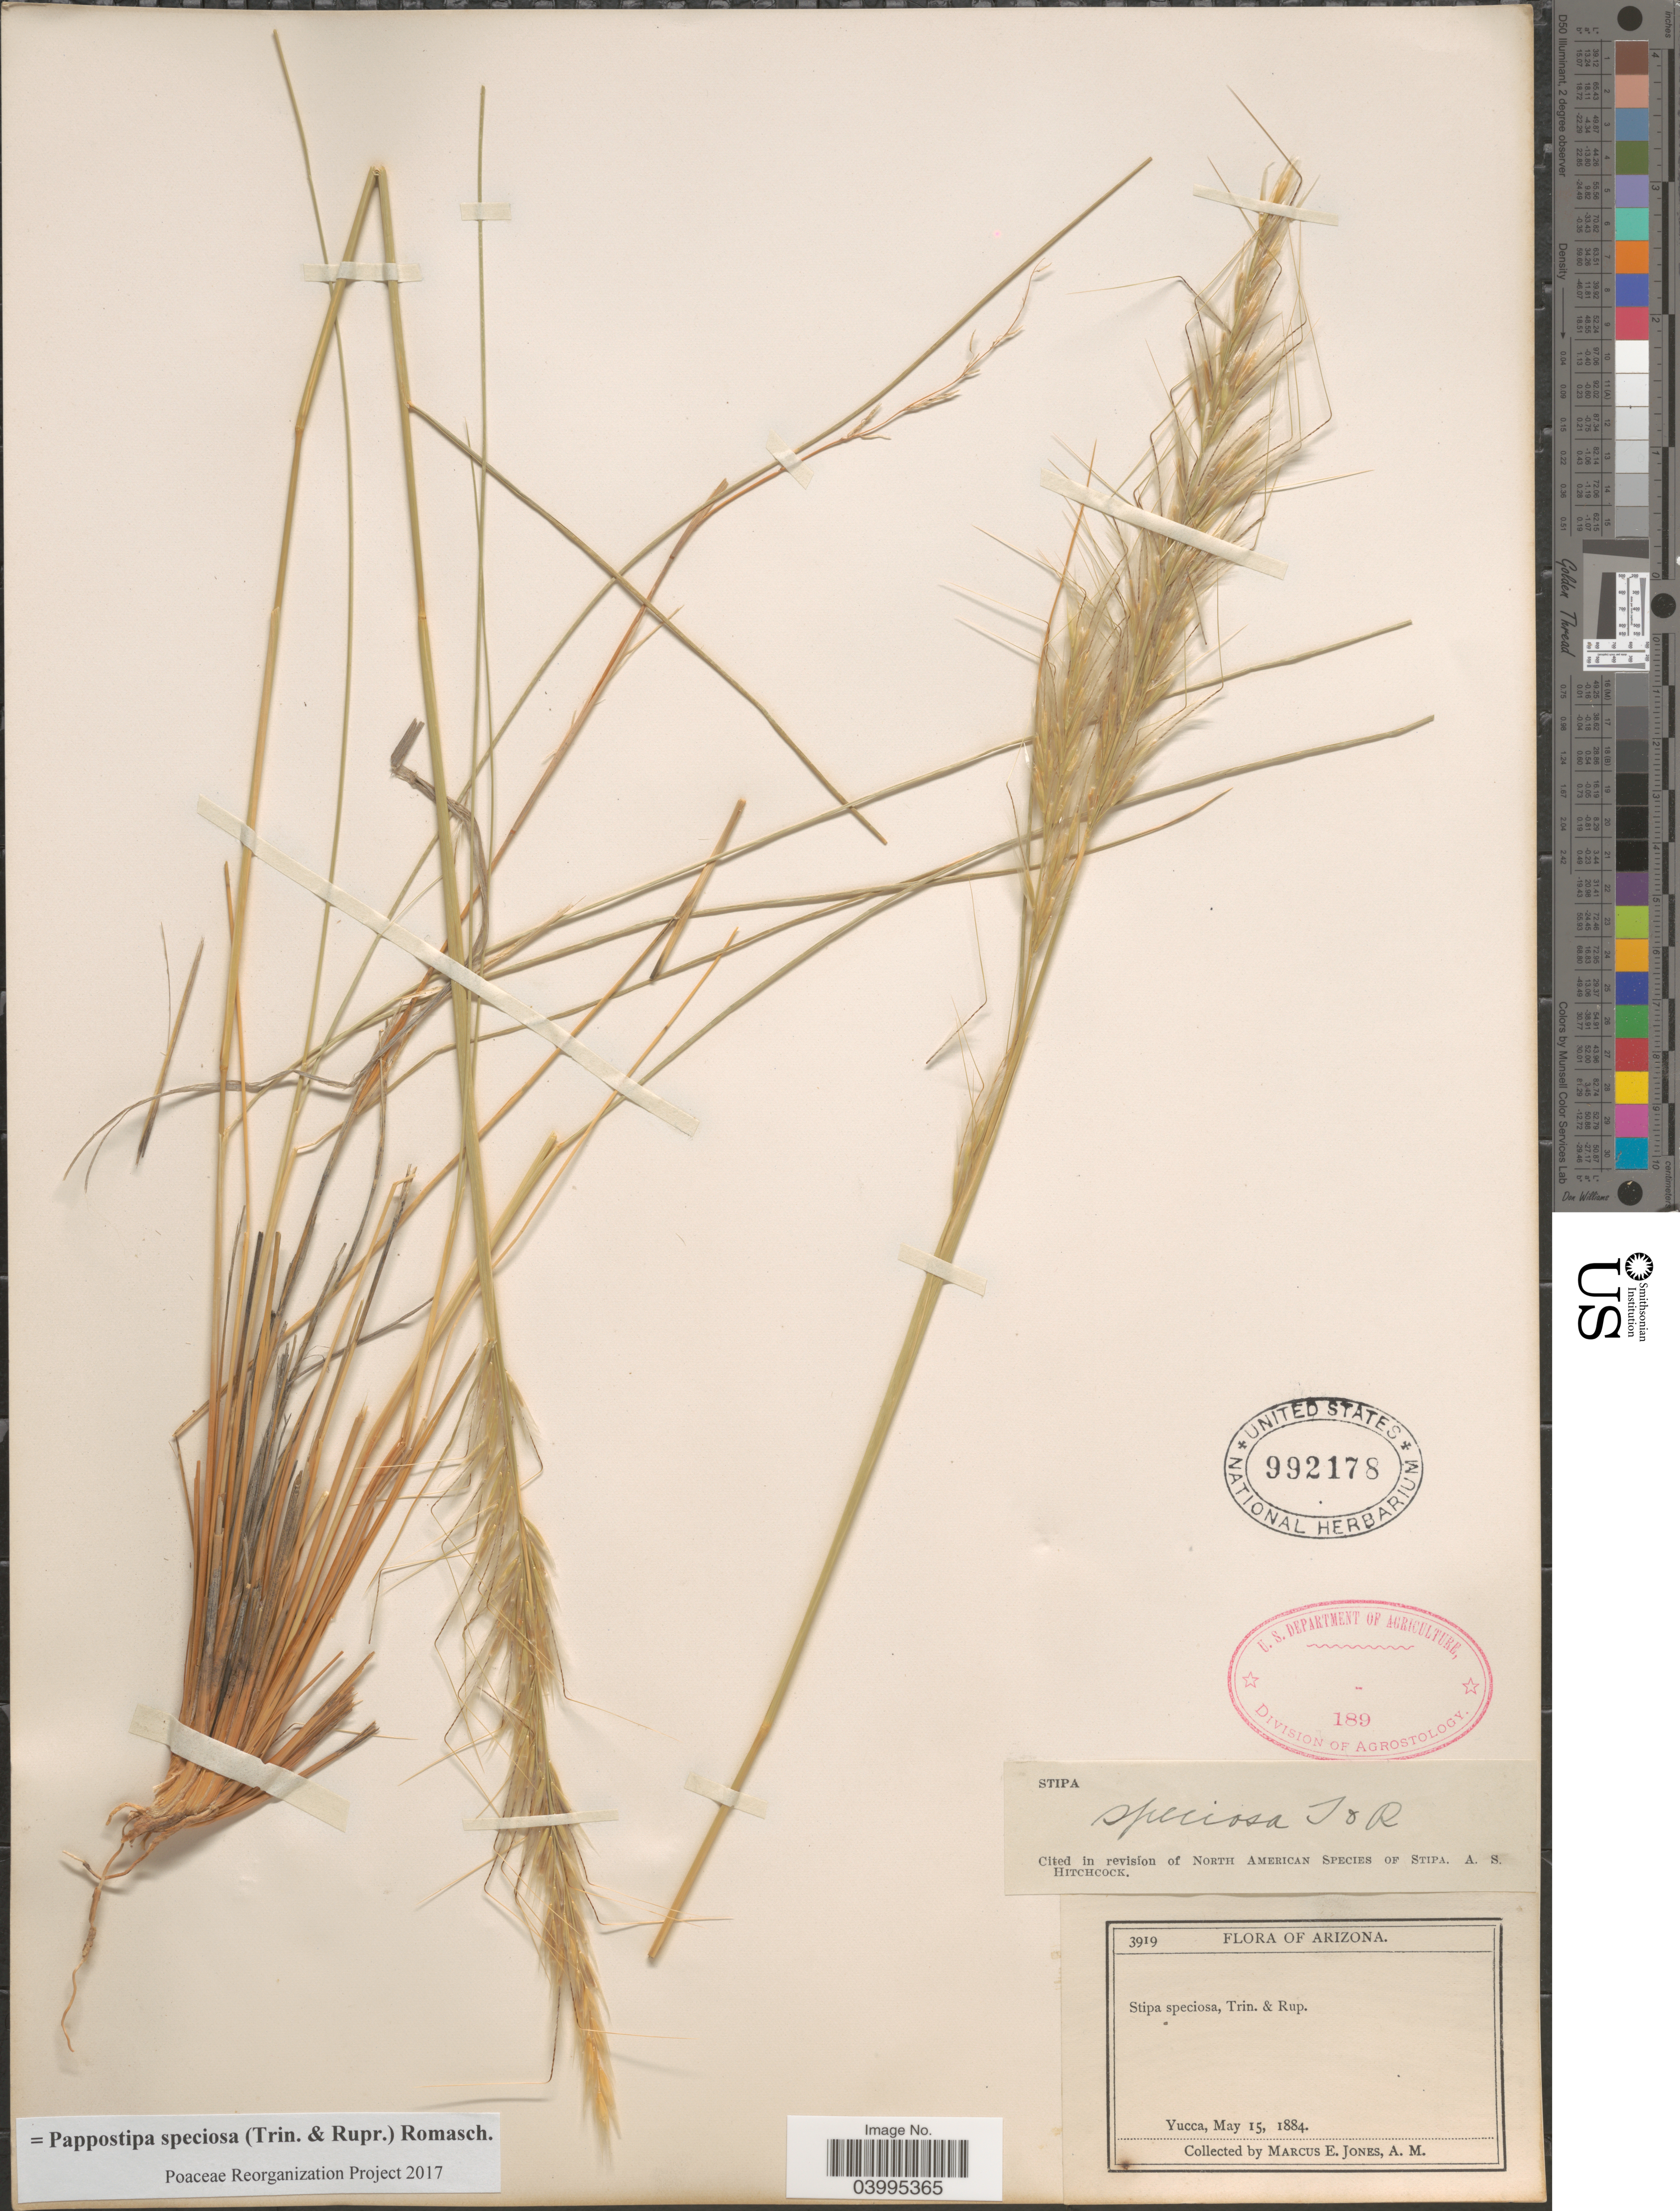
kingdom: Plantae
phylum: Tracheophyta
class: Liliopsida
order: Poales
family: Poaceae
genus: Pappostipa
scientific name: Pappostipa speciosa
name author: (Trin. & Rupr.) Romasch.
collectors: M. E. Jones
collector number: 3919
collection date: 1884-05-15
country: United States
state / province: Arizona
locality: Yucca.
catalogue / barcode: US 992178